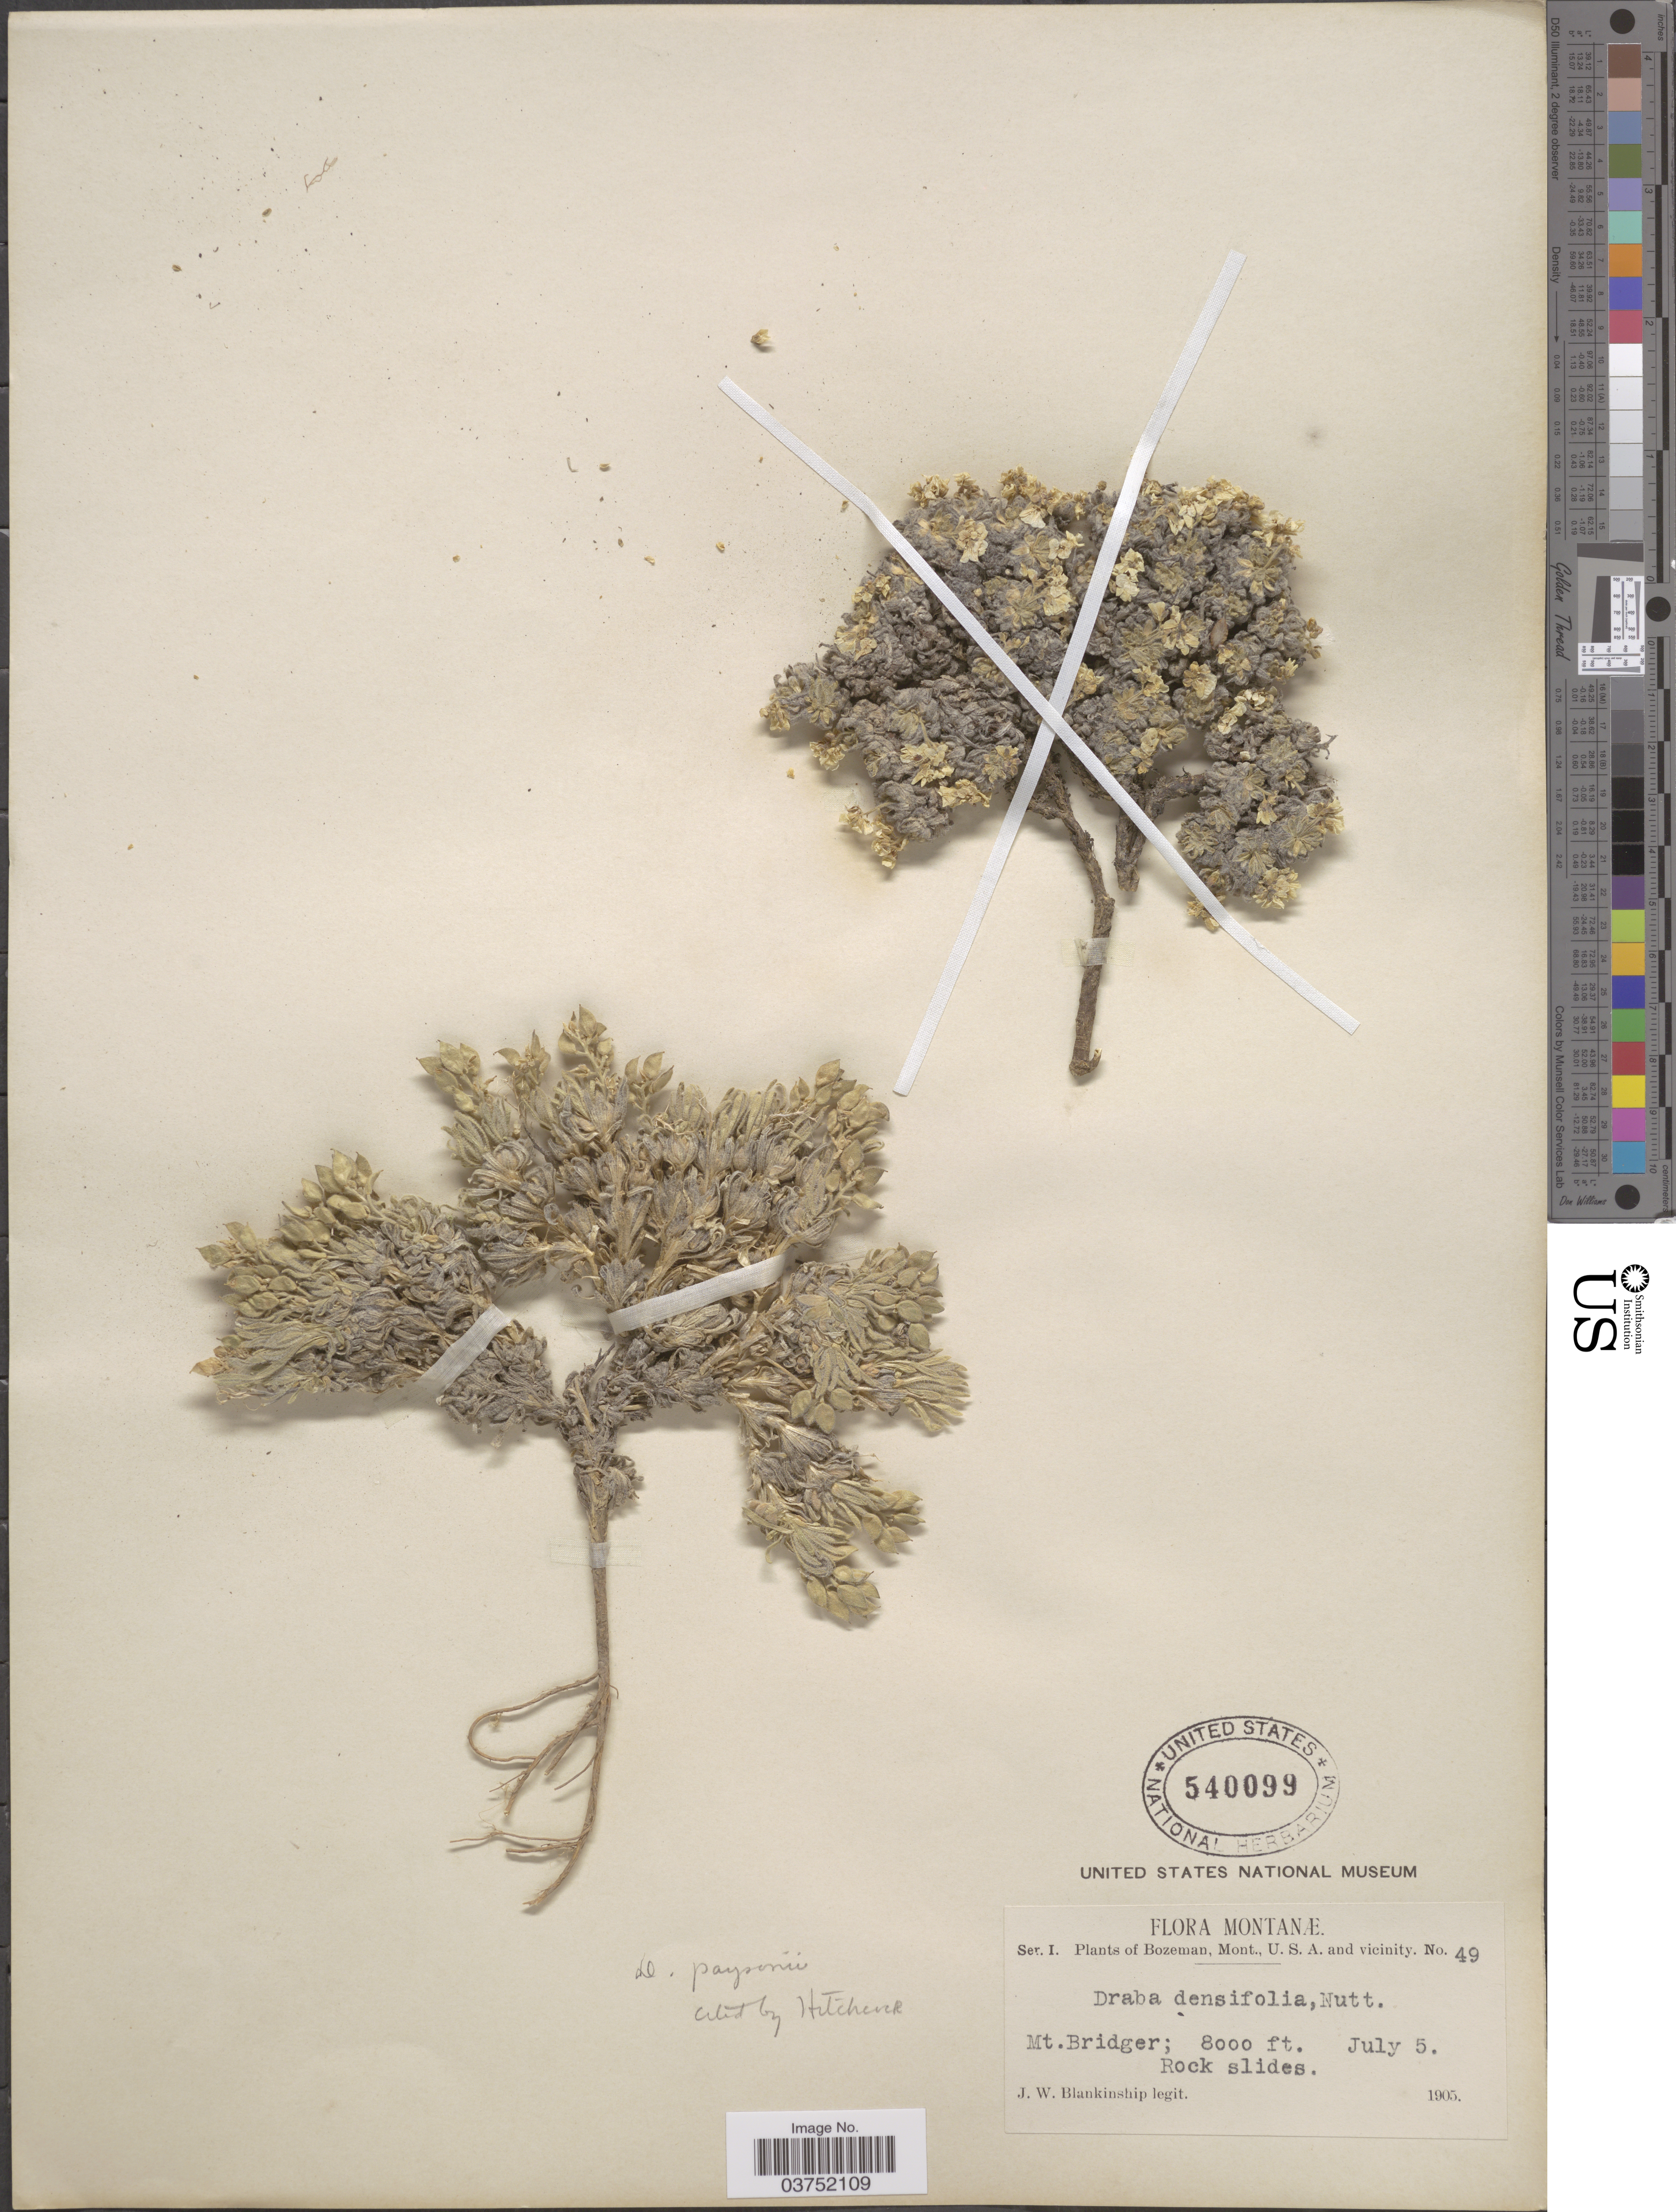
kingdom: Plantae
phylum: Tracheophyta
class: Magnoliopsida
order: Brassicales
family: Brassicaceae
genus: Draba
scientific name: Draba paysonii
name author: J.F. Macbr.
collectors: J. W. Blankinship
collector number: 49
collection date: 1905-07-05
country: United States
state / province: Montana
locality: Bozeman and vicinity. Mt. Bridger; Rock slides.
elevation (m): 2438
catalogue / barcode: US 540099